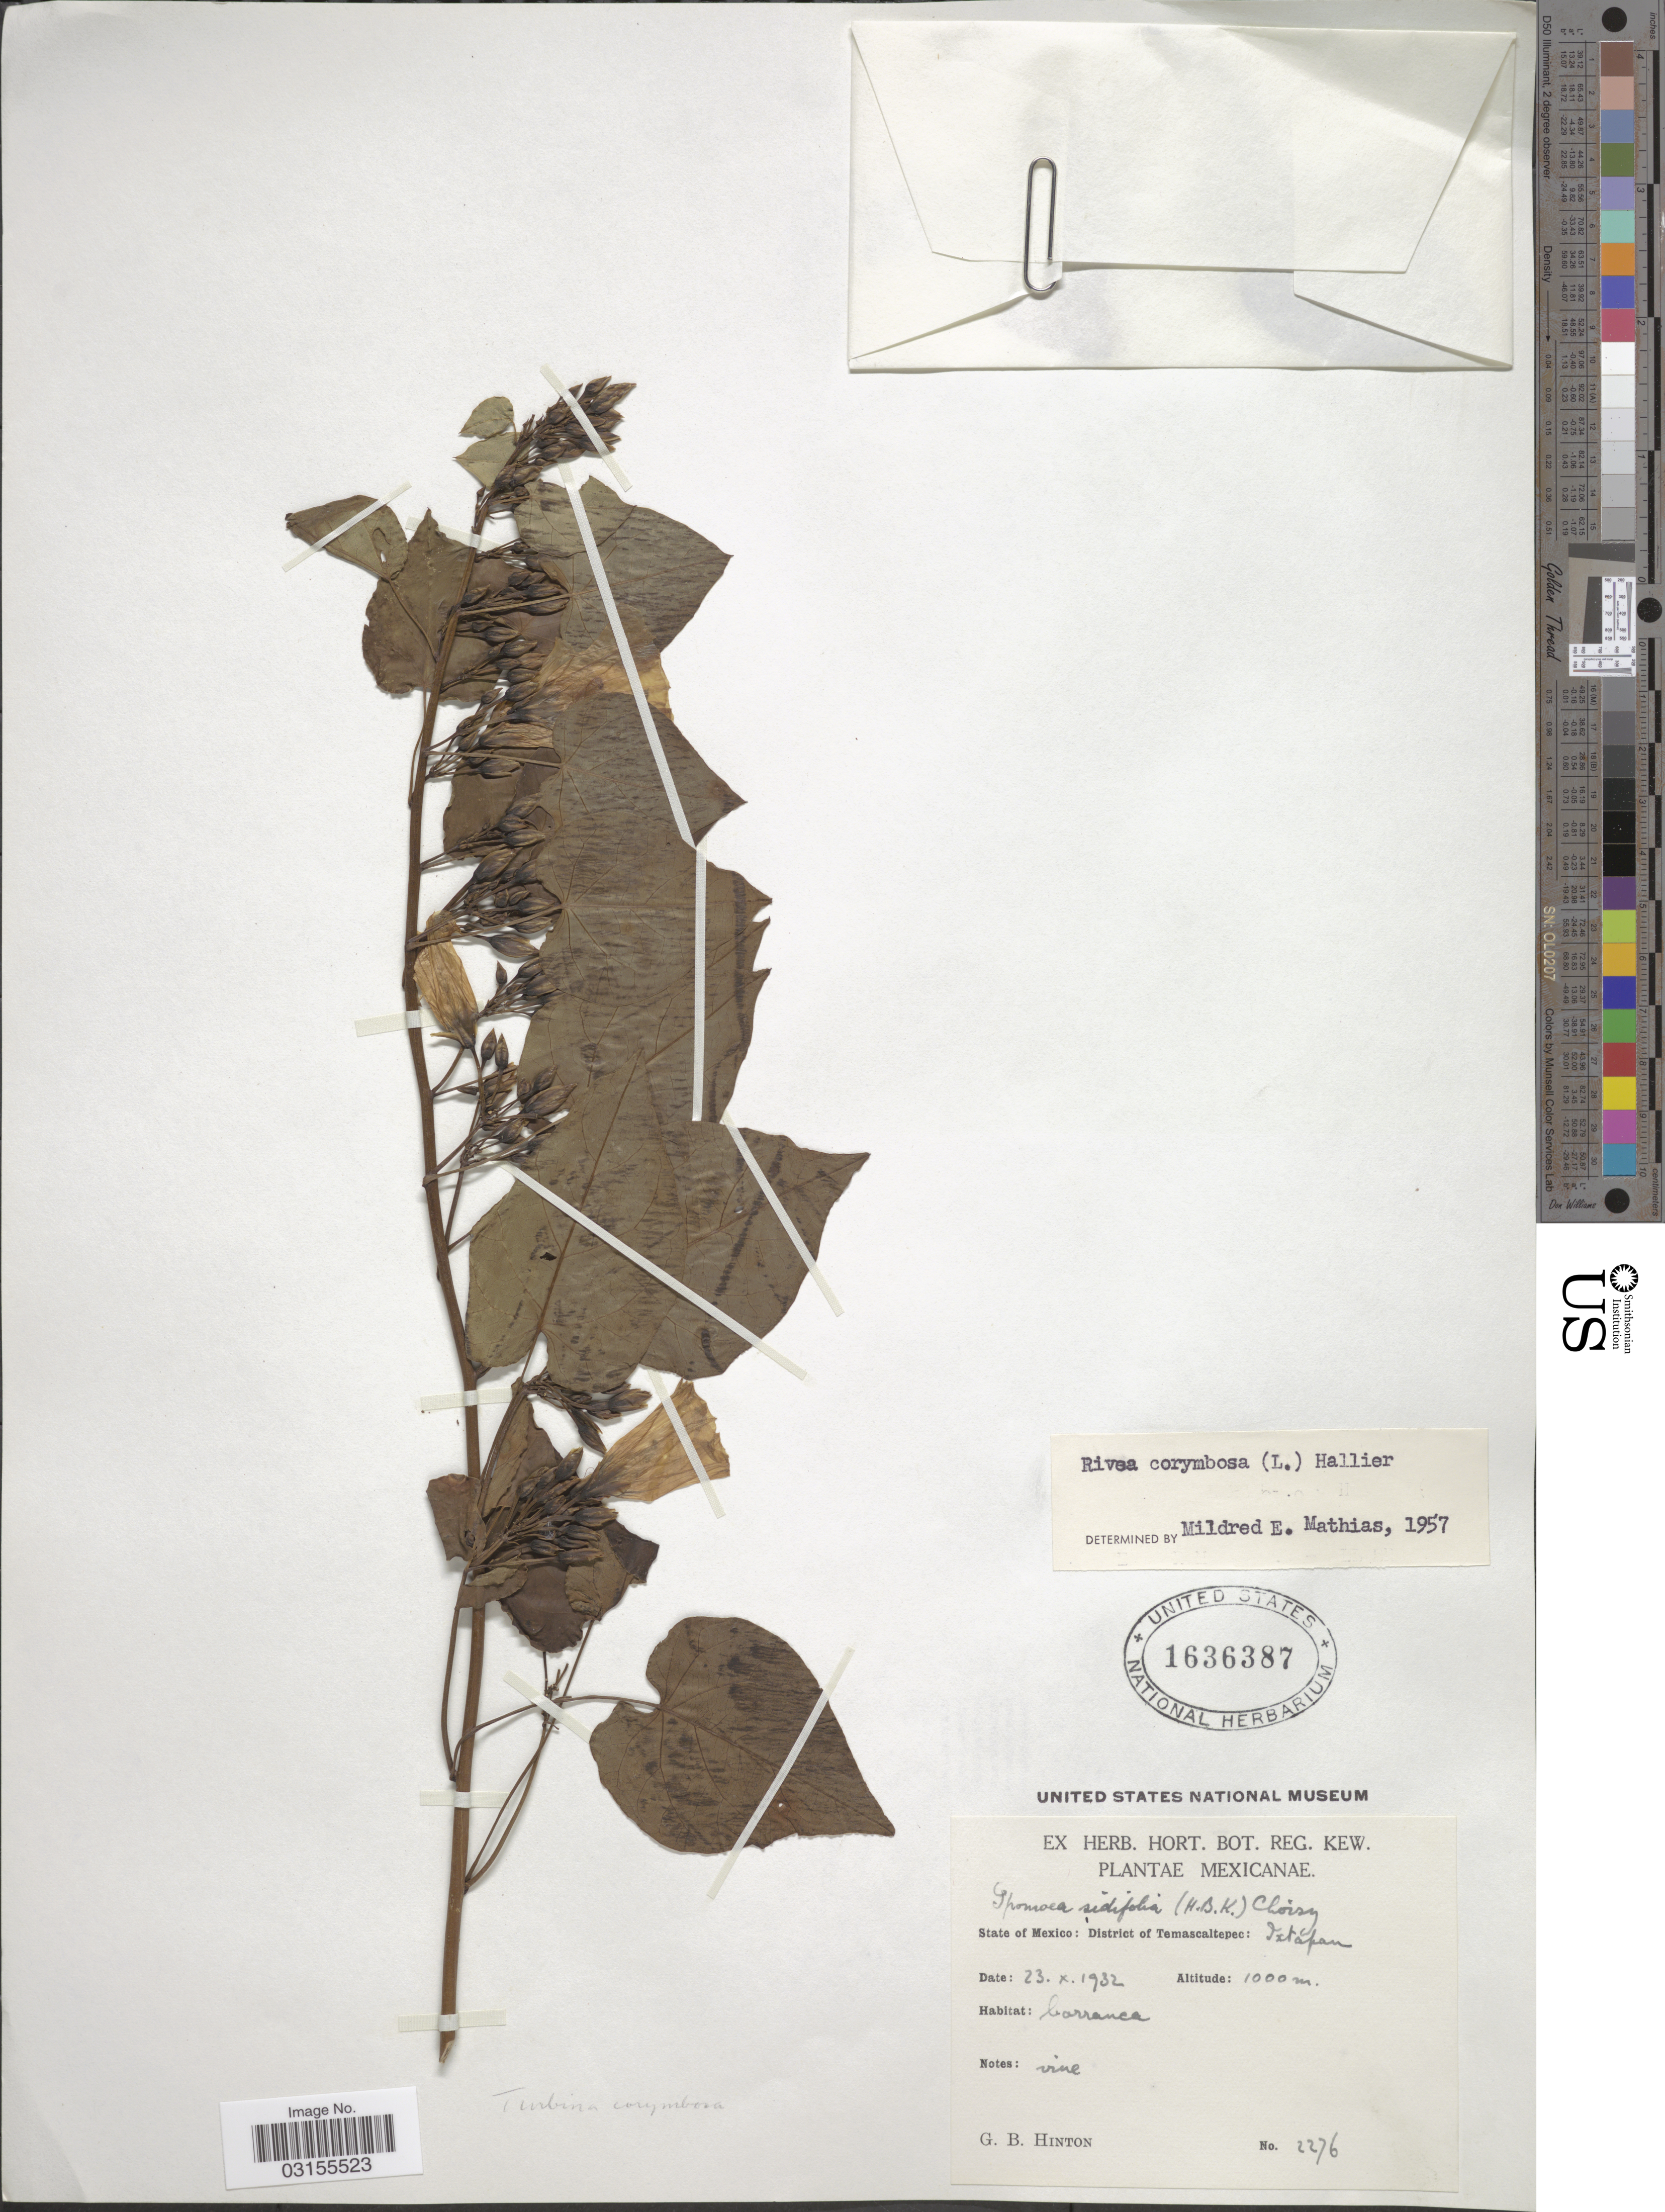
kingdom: Plantae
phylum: Tracheophyta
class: Magnoliopsida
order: Solanales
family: Convolvulaceae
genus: Turbina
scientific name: Turbina corymbosa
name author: (L.) Raf.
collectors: G. B. Hinton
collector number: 2276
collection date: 1932-10-23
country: Mexico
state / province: México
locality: District of Temascaltepec: Ixtapan.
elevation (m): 1000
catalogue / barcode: US 1636387